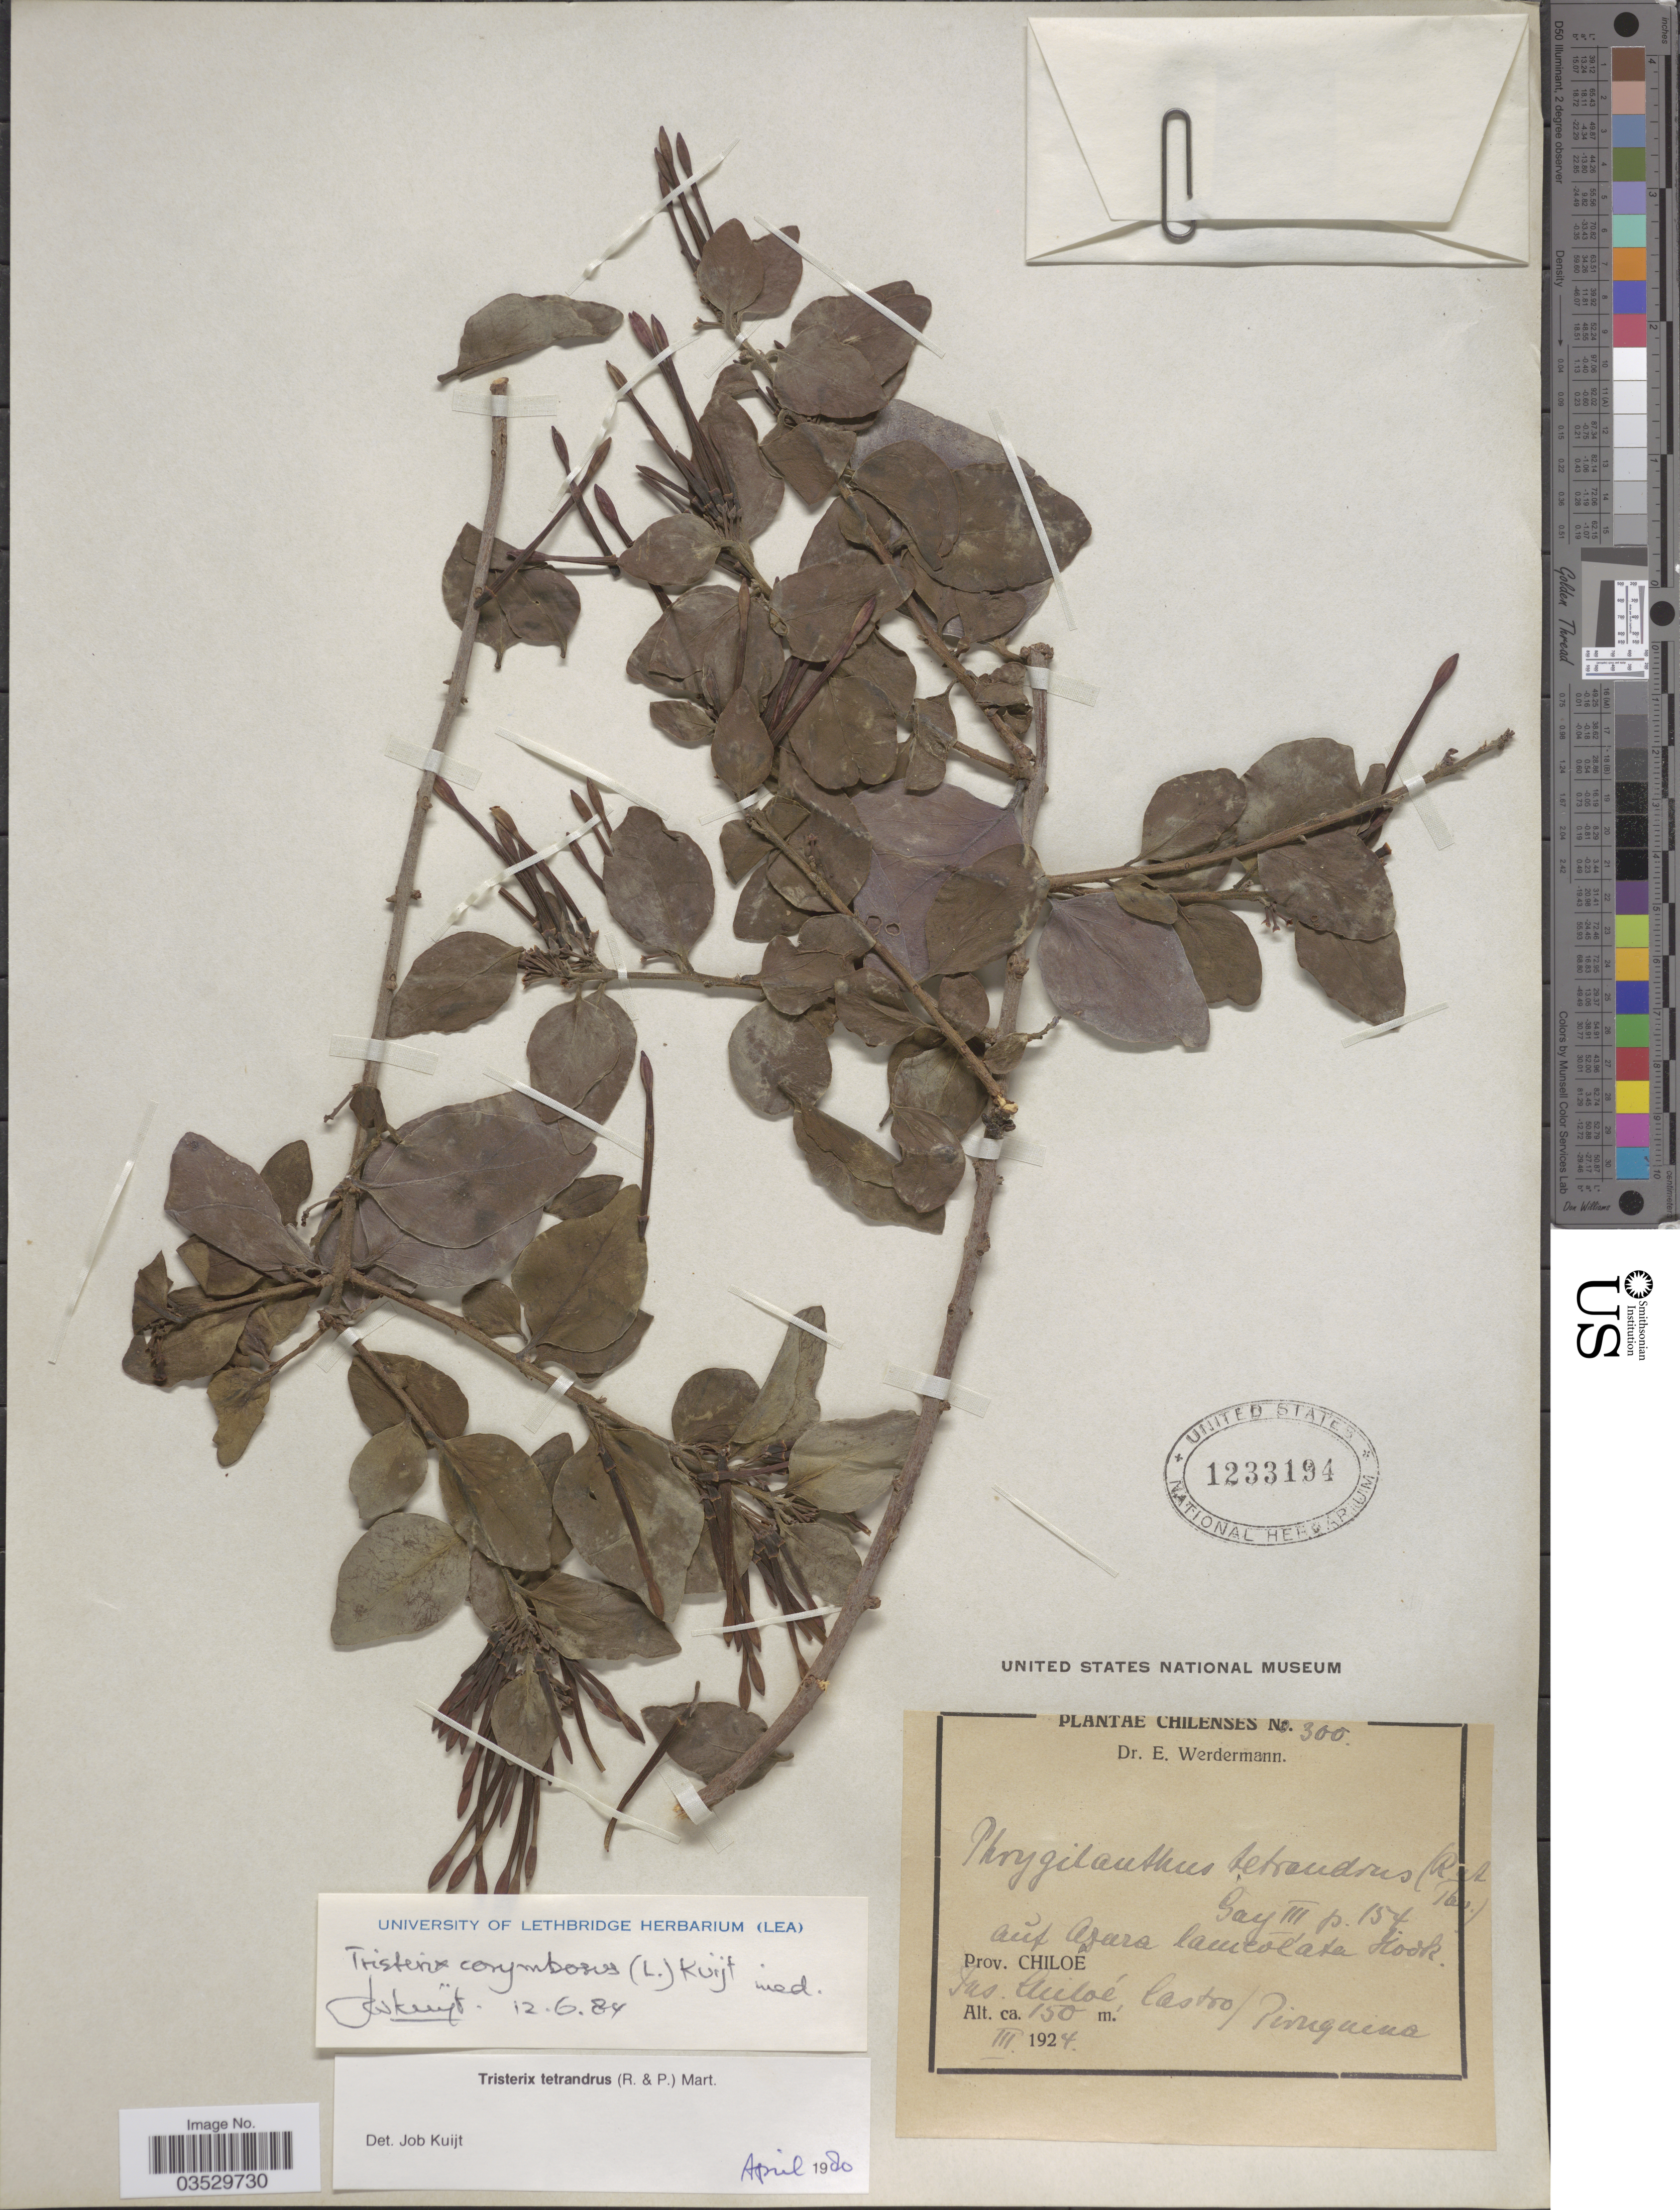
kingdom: Plantae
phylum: Tracheophyta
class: Magnoliopsida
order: Santalales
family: Loranthaceae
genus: Tristerix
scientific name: Tristerix corymbosus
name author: (L.) Kuijt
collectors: E. Werdermann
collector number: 300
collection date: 1924-03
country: Chile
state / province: Arica y Parinacota (XV)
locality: Prov. Chiloe. Tas Chiloé, Castro/Piruquina.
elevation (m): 150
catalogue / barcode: US 1233194